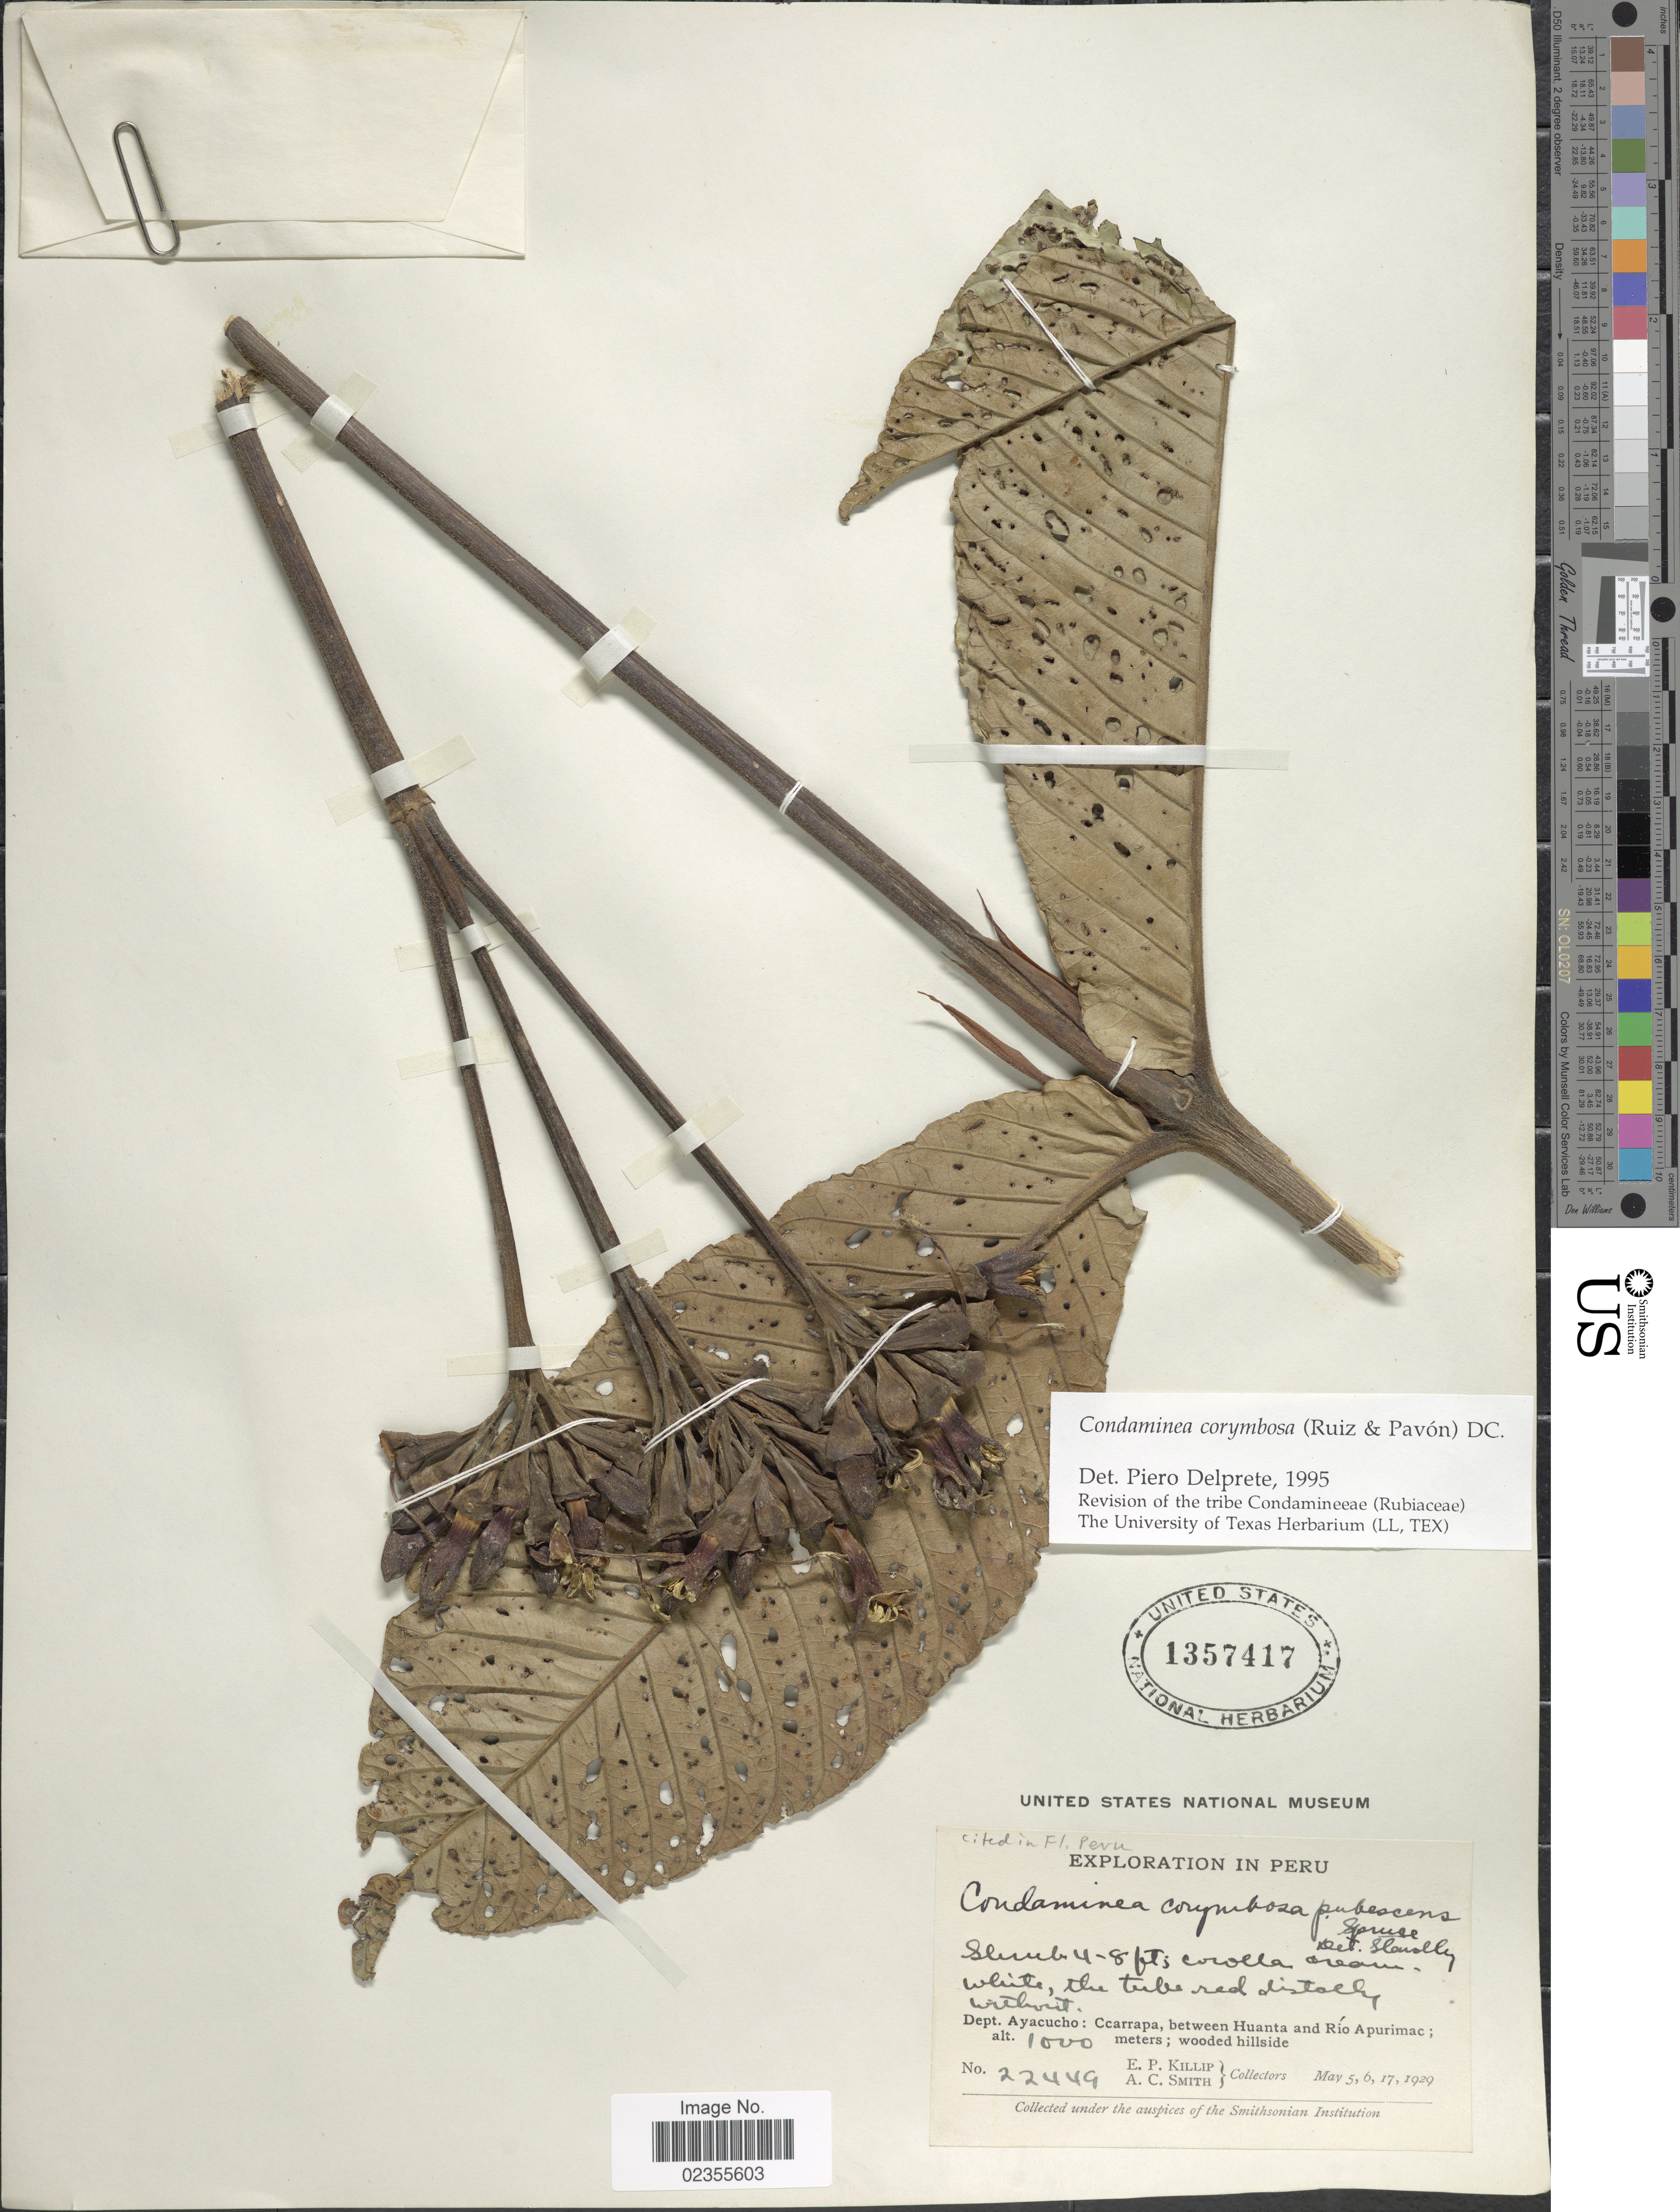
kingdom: Plantae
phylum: Tracheophyta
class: Magnoliopsida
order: Gentianales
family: Rubiaceae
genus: Condaminea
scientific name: Condaminea corymbosa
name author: (Ruiz & Pav.) DC.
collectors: E. P. Killip & A. C. Smith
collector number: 22449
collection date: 1929-05-05/1929-05-17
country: Peru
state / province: Ayacucho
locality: Ccarrapa, between Huanta and Rio Apurimac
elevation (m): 1000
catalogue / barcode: US 1357417